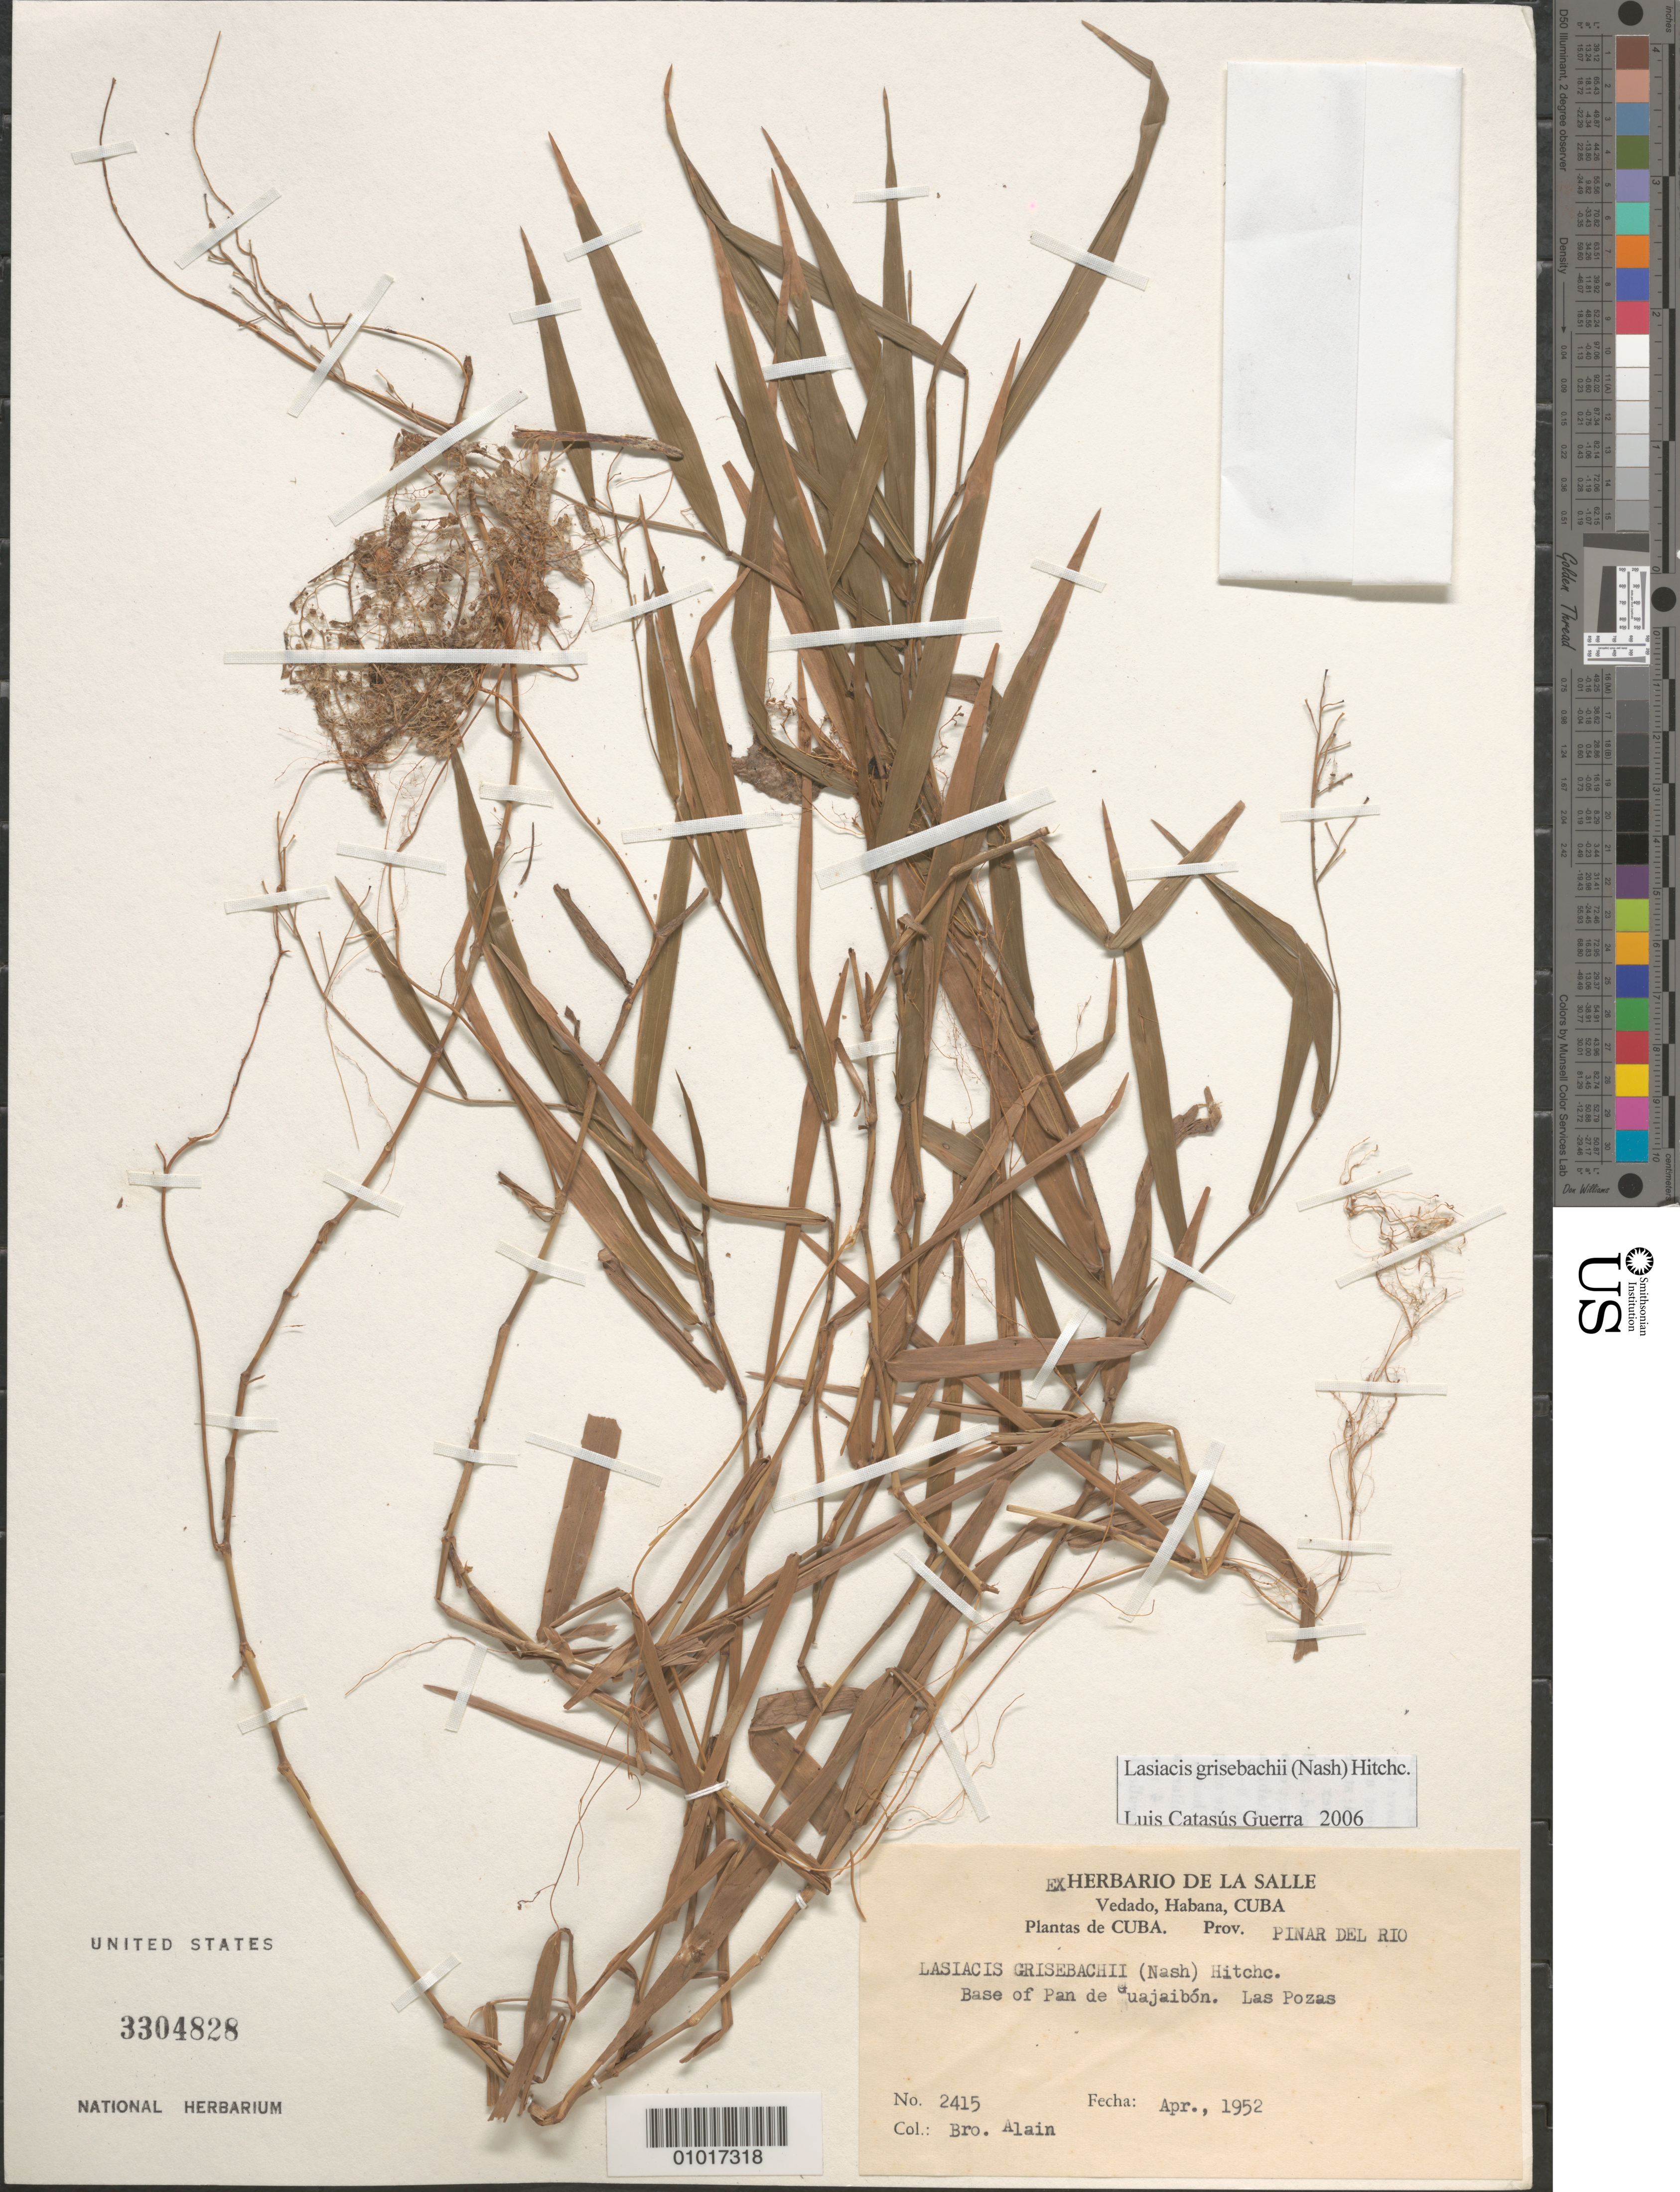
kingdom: Plantae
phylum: Tracheophyta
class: Liliopsida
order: Poales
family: Poaceae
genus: Lasiacis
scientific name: Lasiacis grisebachii var. grisebachii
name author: (Nash) Hitchc.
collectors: A. H. Liogier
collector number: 2415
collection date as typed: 01 Apr 1952 to 30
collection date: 1951-04-30/1952-04-01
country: Cuba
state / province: Pinar del Rio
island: Cuba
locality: Base of Pan de Guajaibon Las Pozas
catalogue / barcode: US 3304828